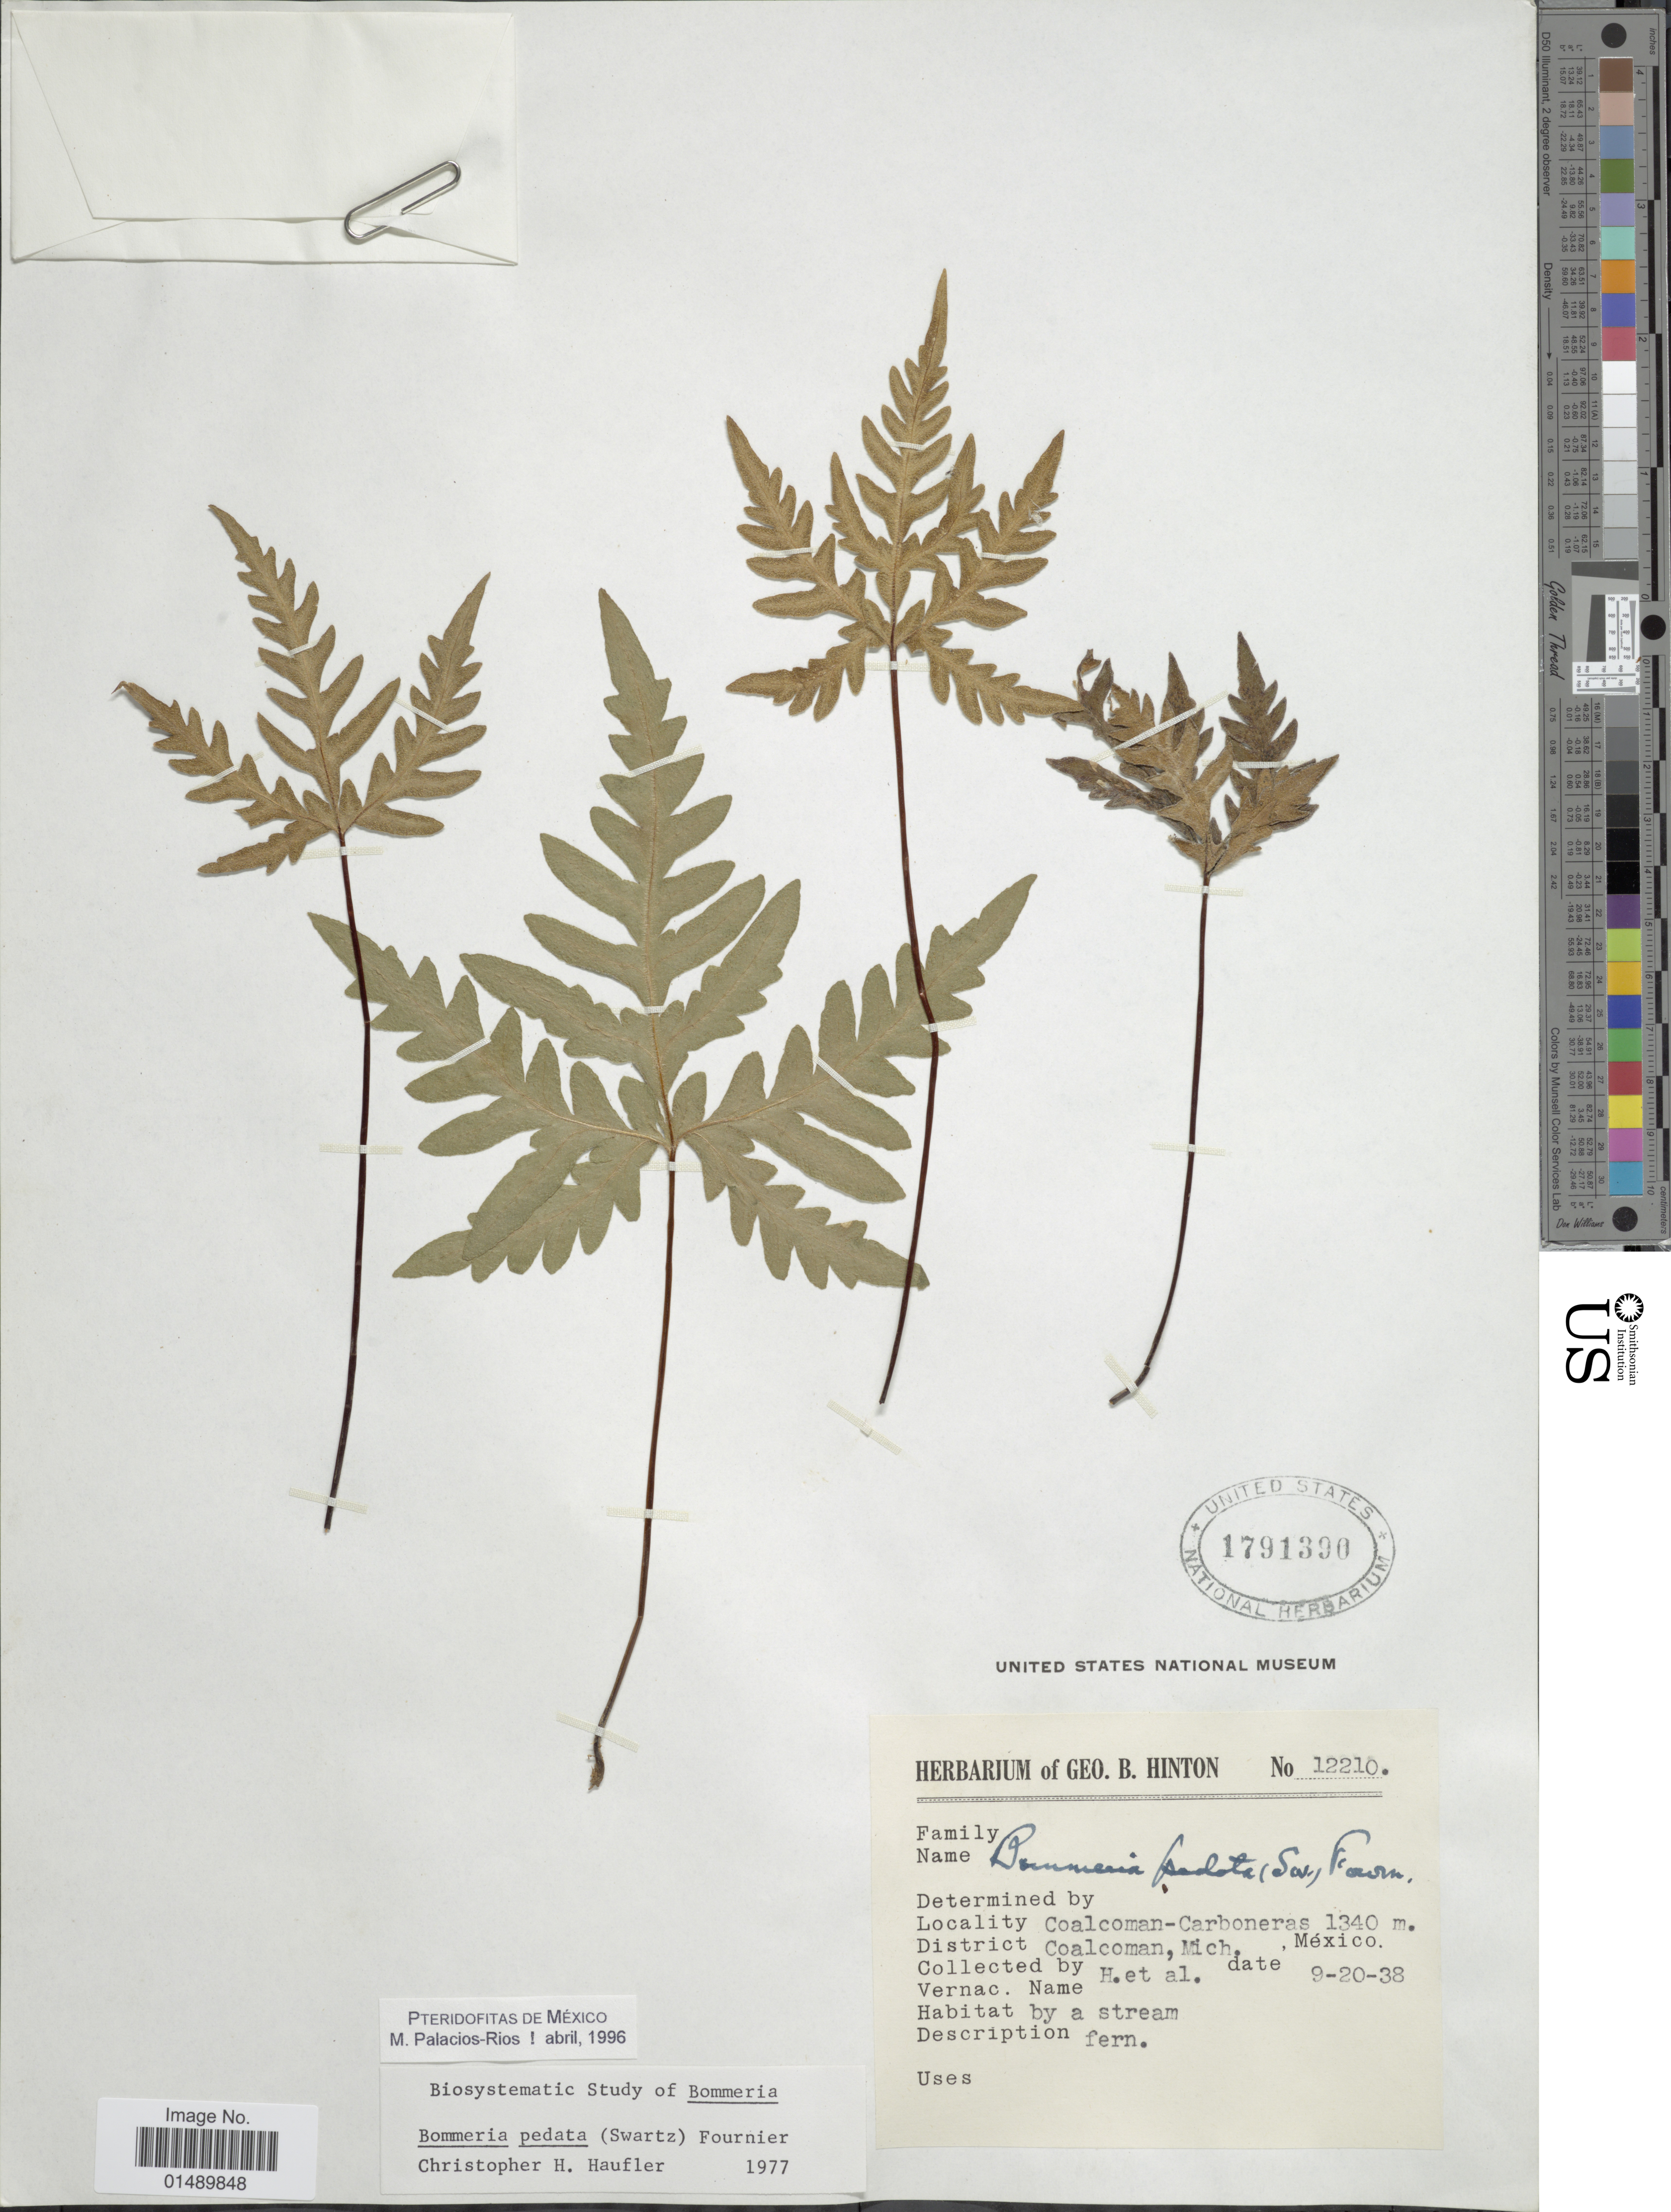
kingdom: Plantae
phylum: Tracheophyta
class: Polypodiopsida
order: Polypodiales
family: Pteridaceae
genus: Bommeria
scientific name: Bommeria pedata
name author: (Sw.) E. Fourn.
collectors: G. B. Hinton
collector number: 12210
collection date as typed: Transcribed d/m/y: 20/9/38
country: Mexico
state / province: Michoacán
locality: Mexico, Coalcoman-Carboneras, Coalcoman.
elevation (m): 1340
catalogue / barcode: US 1791390